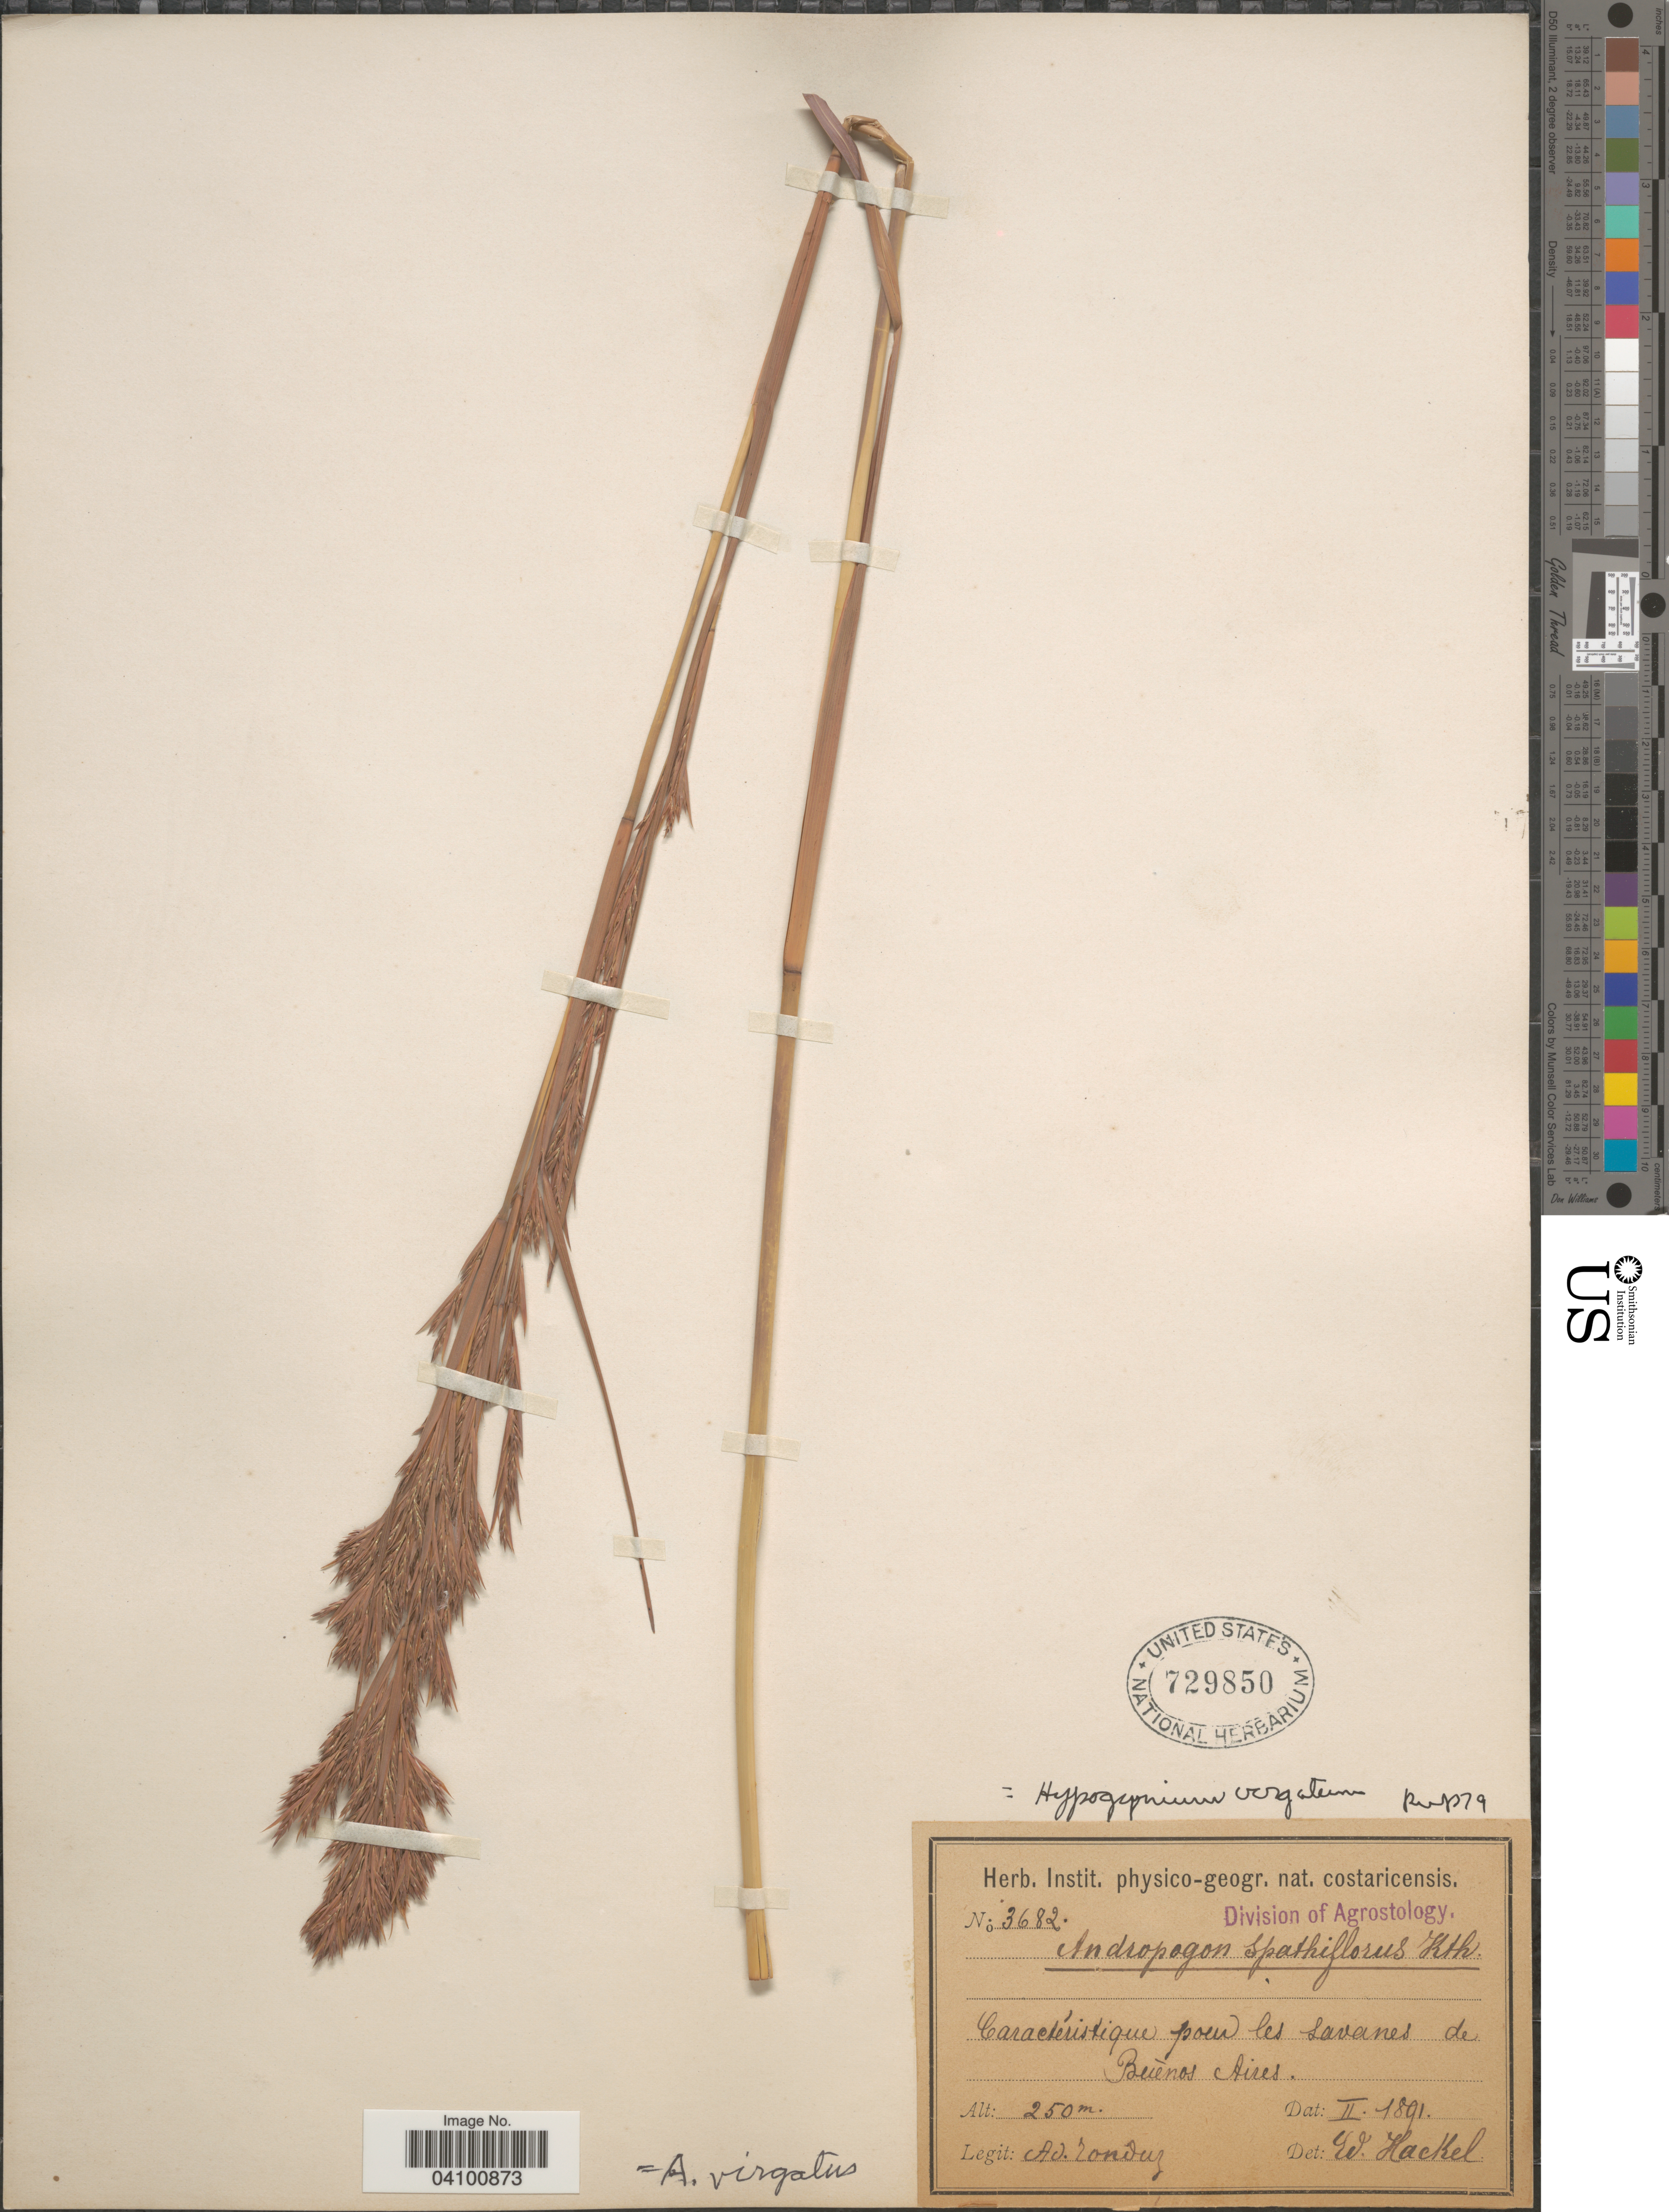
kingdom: Plantae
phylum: Tracheophyta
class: Liliopsida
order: Poales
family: Poaceae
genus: Andropogon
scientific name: Andropogon virgatus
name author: Desv. ex Ham.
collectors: A. Tonduz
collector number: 3682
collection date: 1891-02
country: Costa Rica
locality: Caractéristique pour les savanes de Buènos Aires.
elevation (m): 250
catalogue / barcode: US 729850